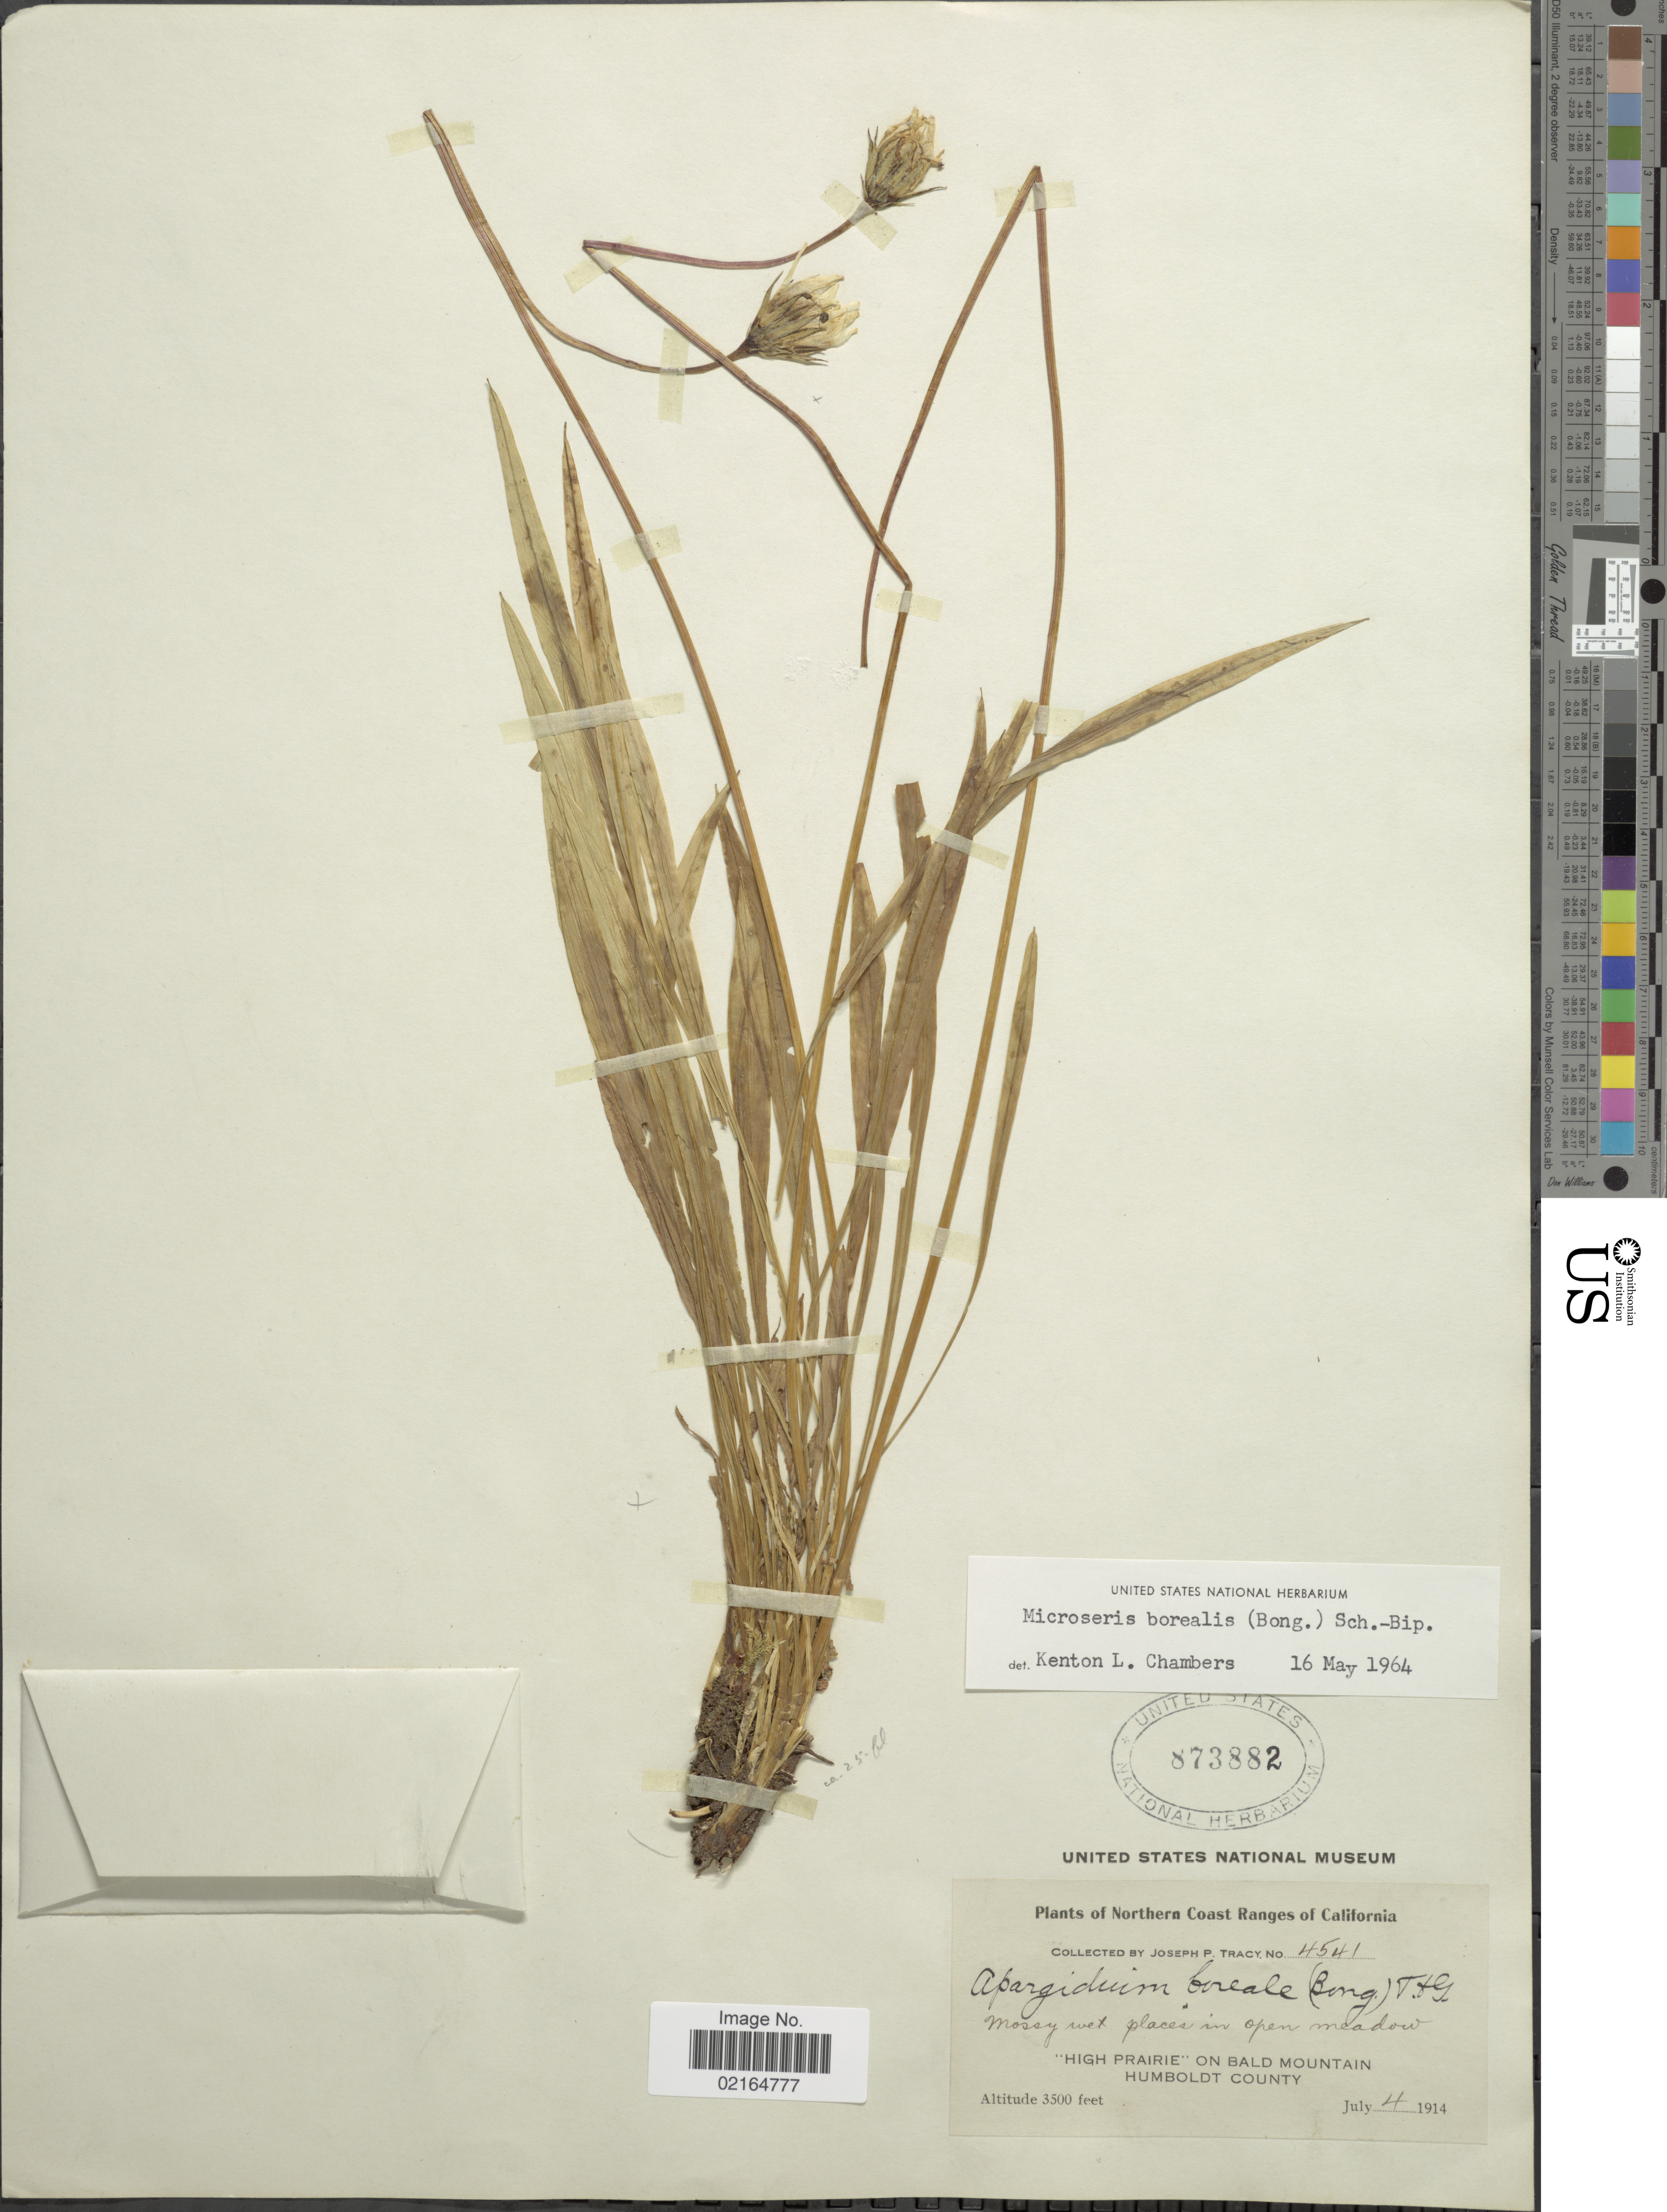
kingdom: Plantae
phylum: Tracheophyta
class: Magnoliopsida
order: Asterales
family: Asteraceae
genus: Microseris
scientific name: Microseris borealis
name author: (Bong.) Sch. Bip.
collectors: J. Tracy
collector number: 4541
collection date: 1914-07-04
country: United States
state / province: California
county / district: Humboldt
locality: Northern Coast Ranges of California, "High Prairie"on Bald Mountain, Humboldt County.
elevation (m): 1067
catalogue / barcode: US 873882